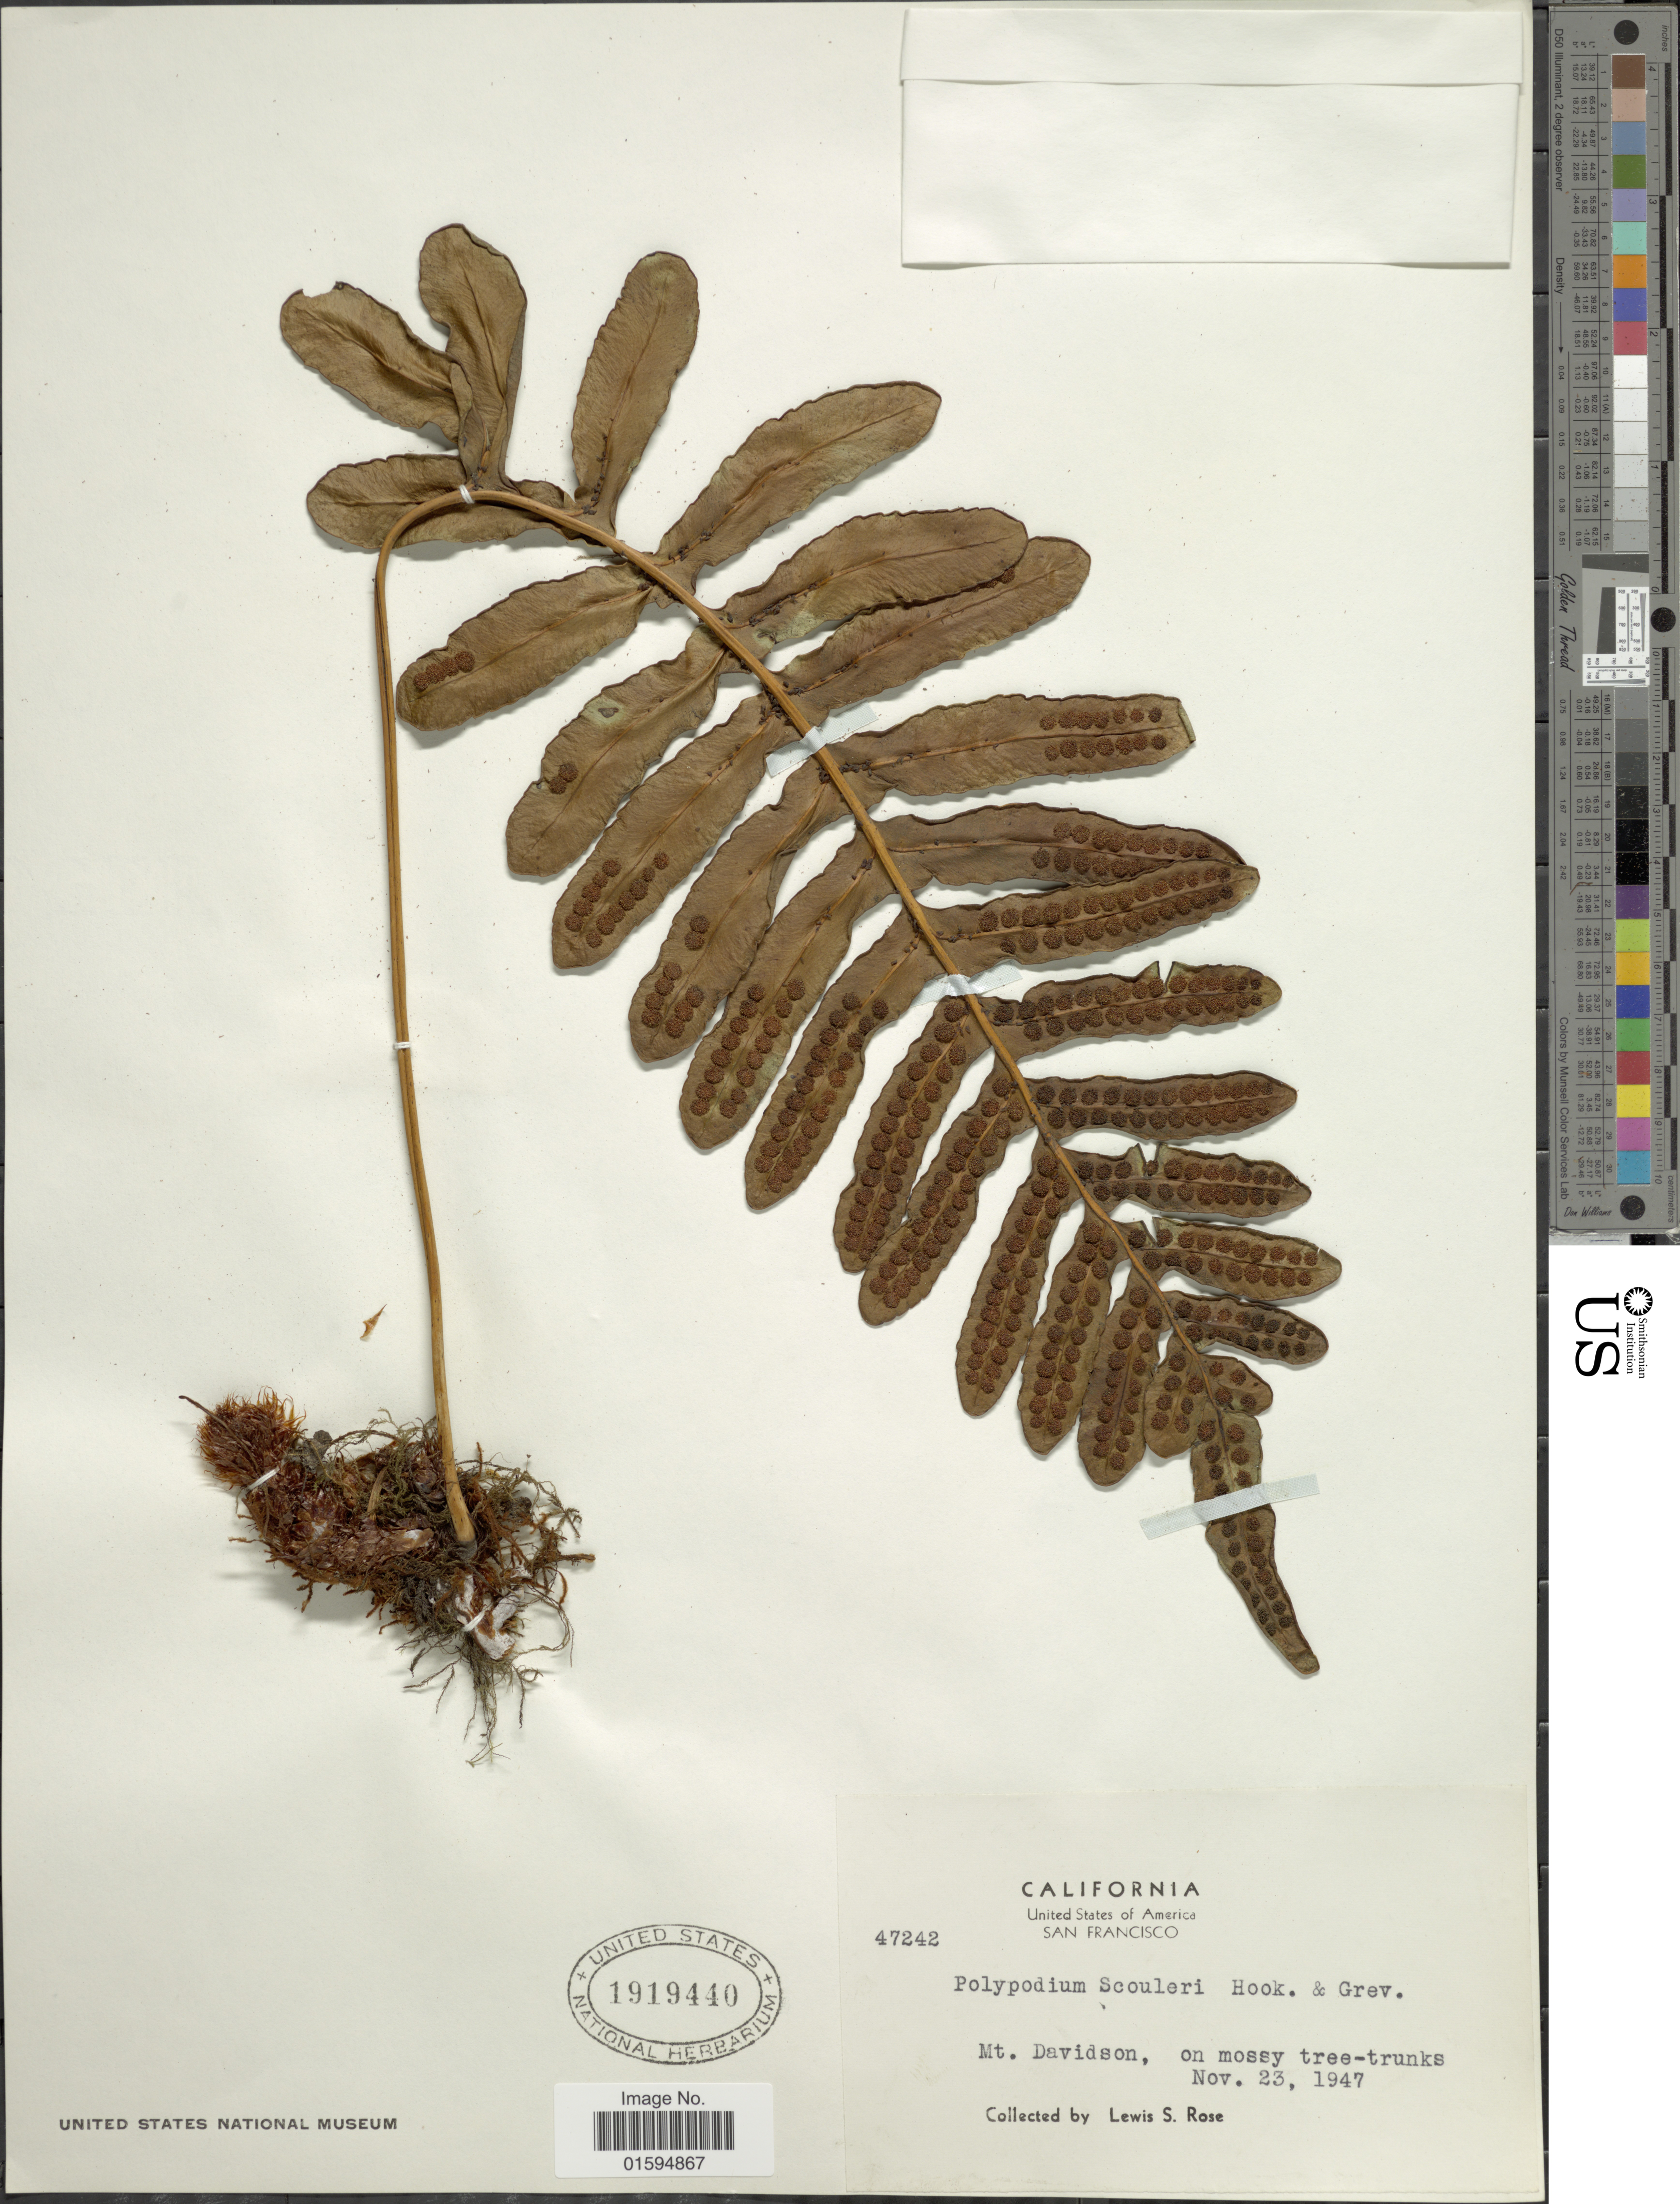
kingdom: Plantae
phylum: Tracheophyta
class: Polypodiopsida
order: Polypodiales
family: Polypodiaceae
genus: Polypodium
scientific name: Polypodium scouleri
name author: Hook. & Grev.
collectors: L. S. Rose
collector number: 47242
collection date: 1947-11-23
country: United States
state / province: California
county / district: San Francisco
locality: San Francisco, Mt. Davidson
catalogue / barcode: US 1919440